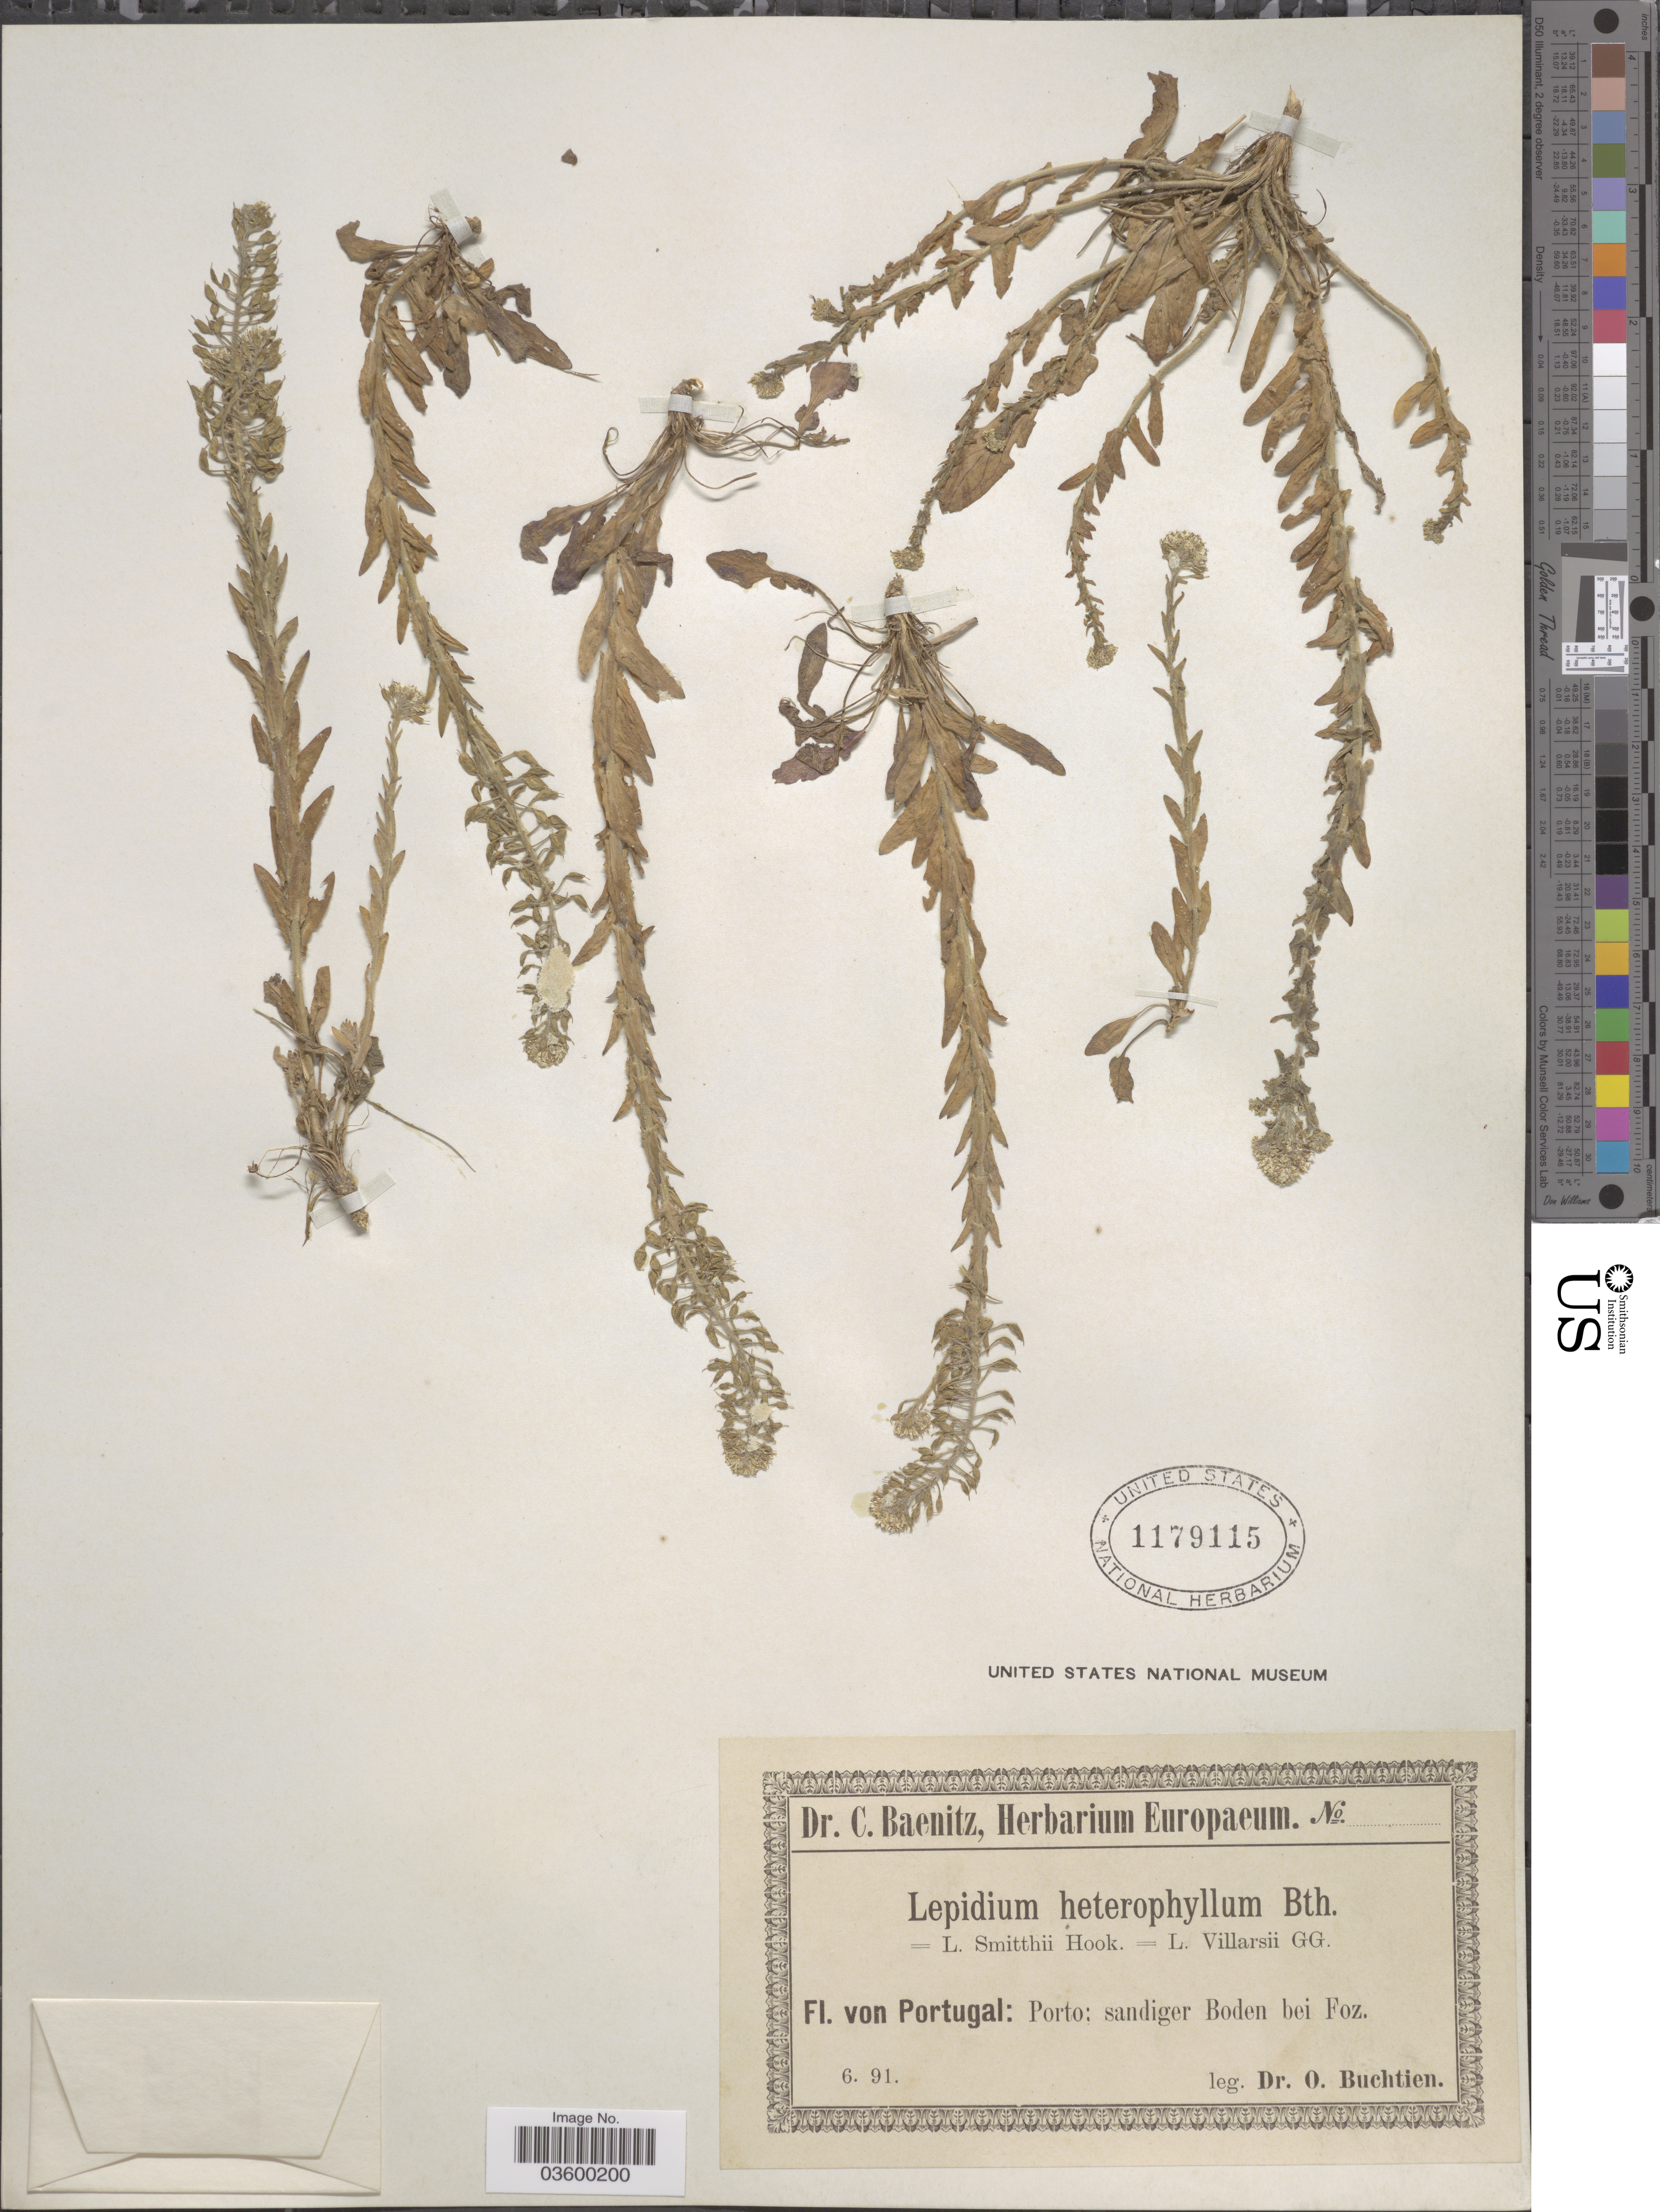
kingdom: Plantae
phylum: Tracheophyta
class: Magnoliopsida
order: Brassicales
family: Brassicaceae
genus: Lepidium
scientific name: Lepidium heterophyllum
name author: Benth.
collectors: O. Buchtien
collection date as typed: Transcribed d/m/y: /6/91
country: Portugal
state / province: Porto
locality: Sandiger Boden bei Foz.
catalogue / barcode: US 1179115